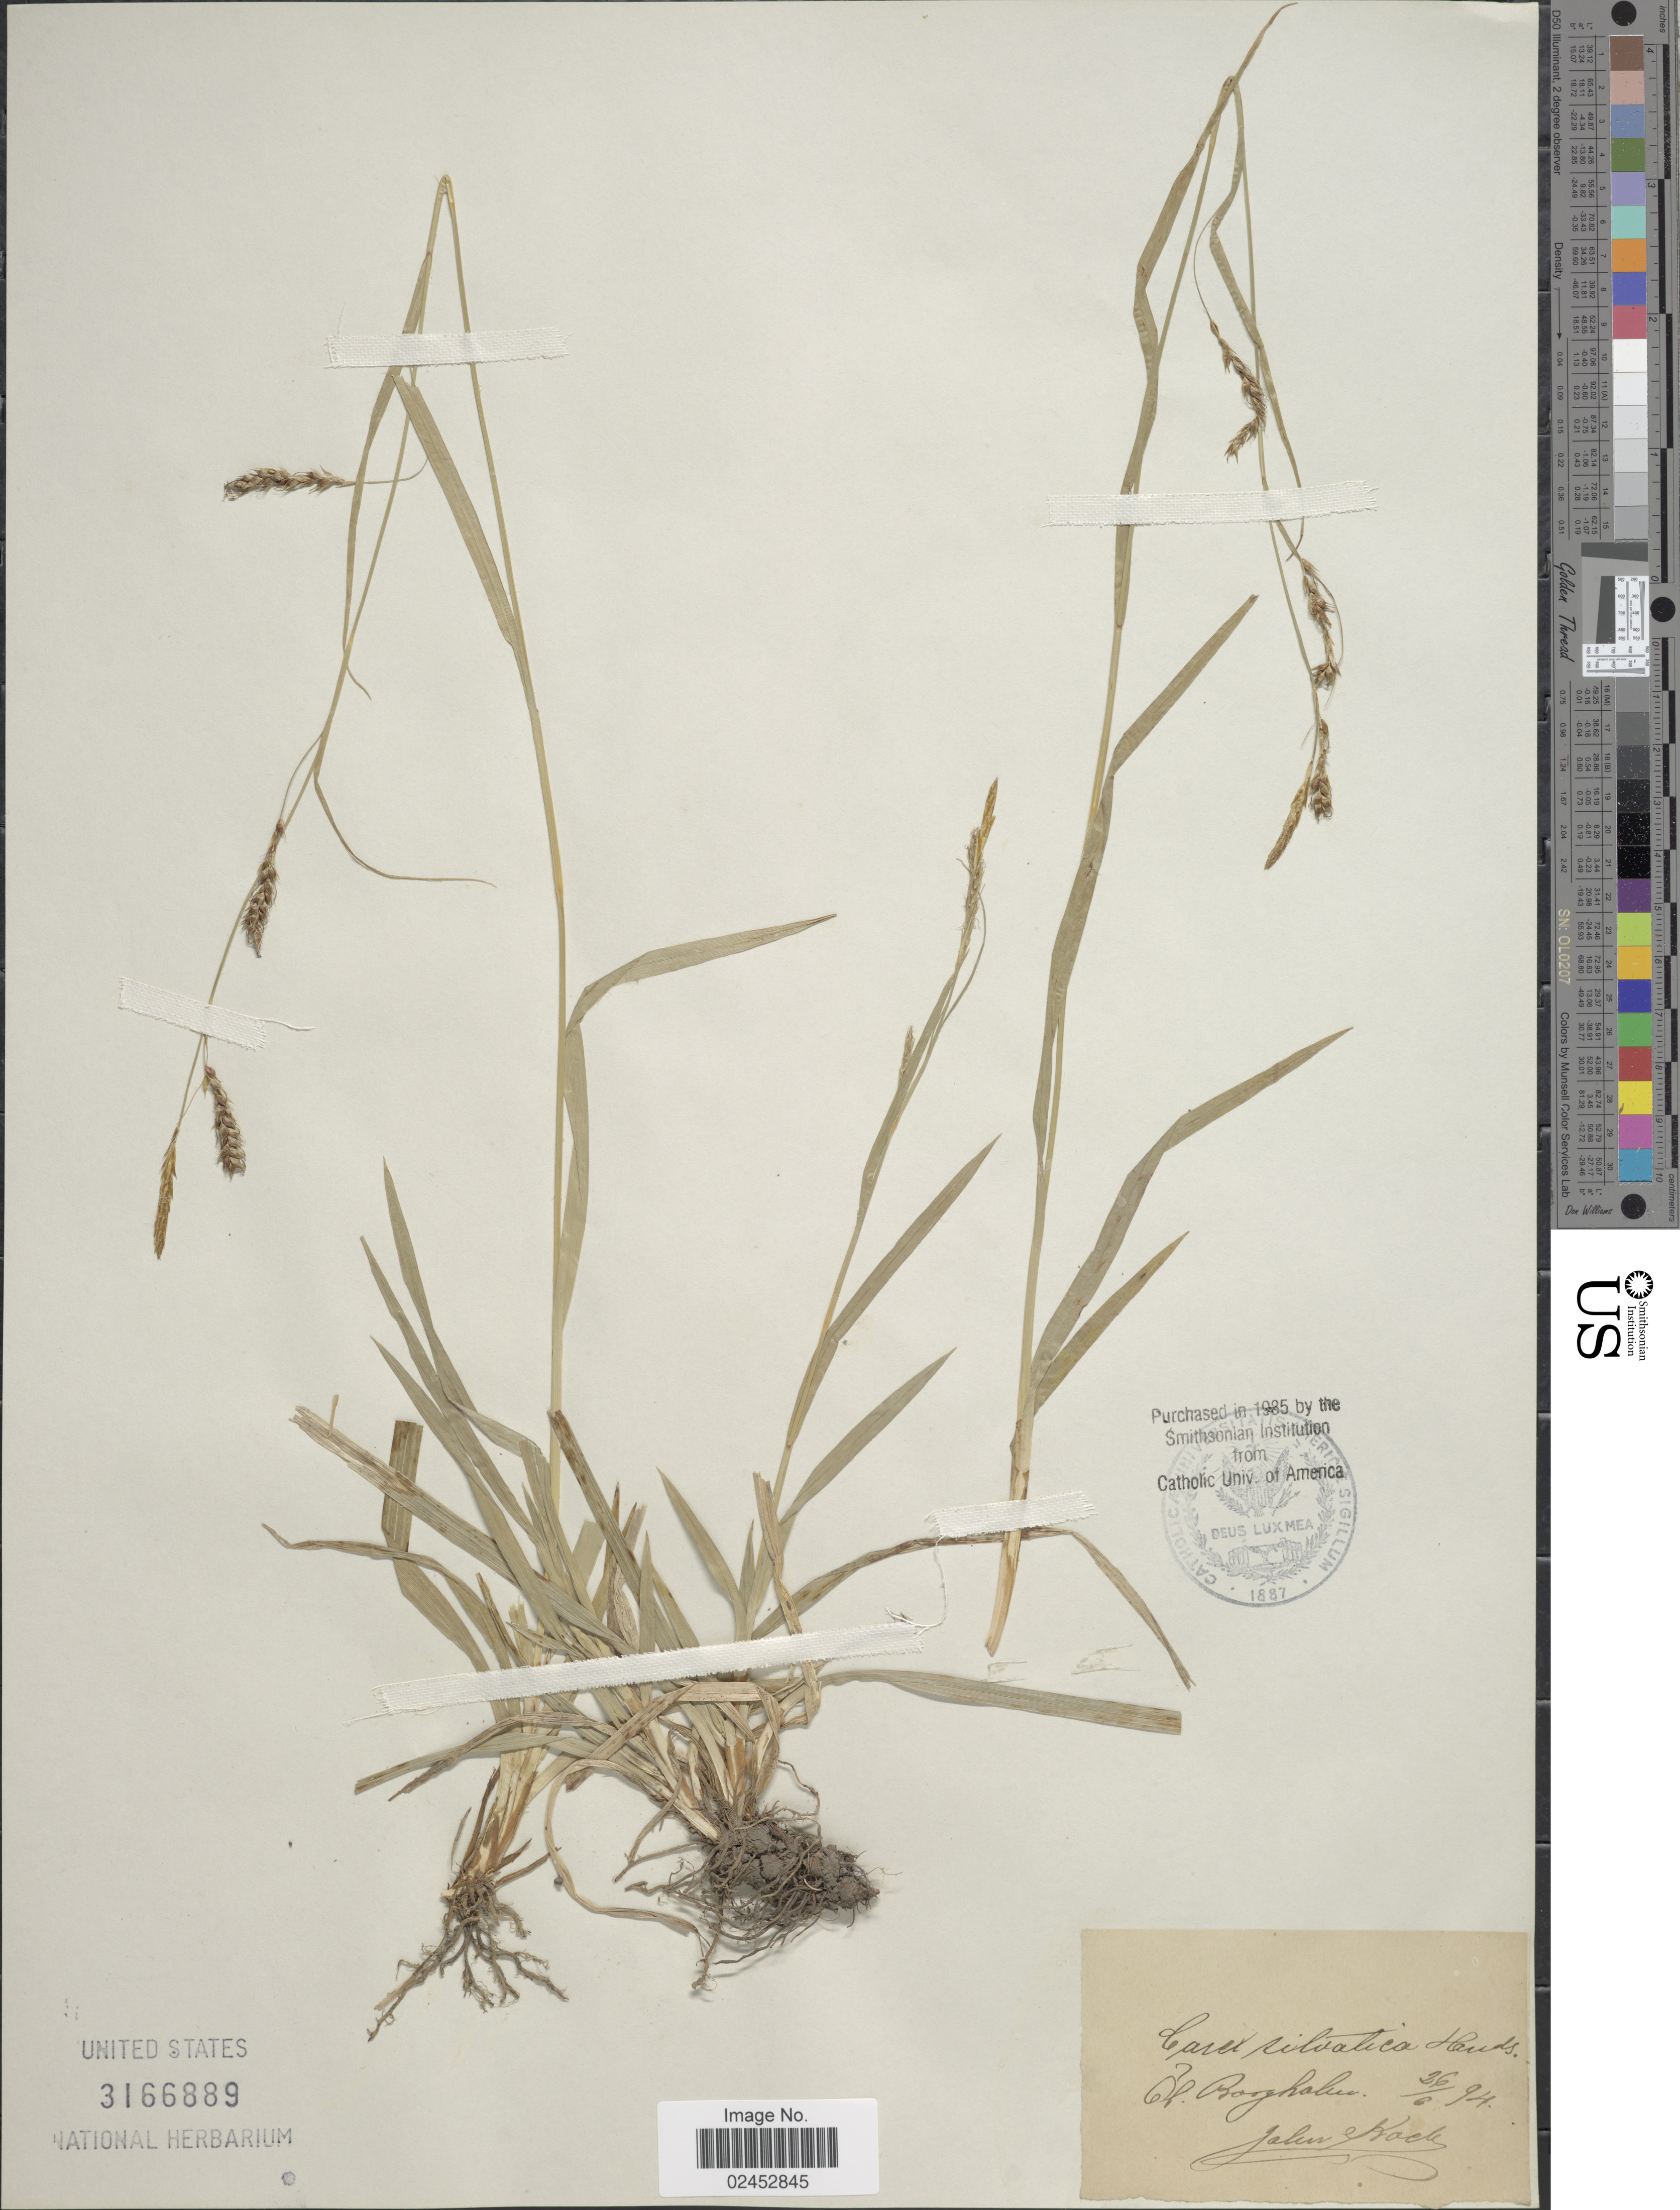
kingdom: Plantae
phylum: Tracheophyta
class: Liliopsida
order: Poales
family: Cyperaceae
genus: Carex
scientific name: Carex sylvatica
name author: Huds.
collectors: J. Koch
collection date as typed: Transcribed d/m/y: 26/6/94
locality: Cl. borghalen. [interpreted]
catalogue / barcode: US 3166889